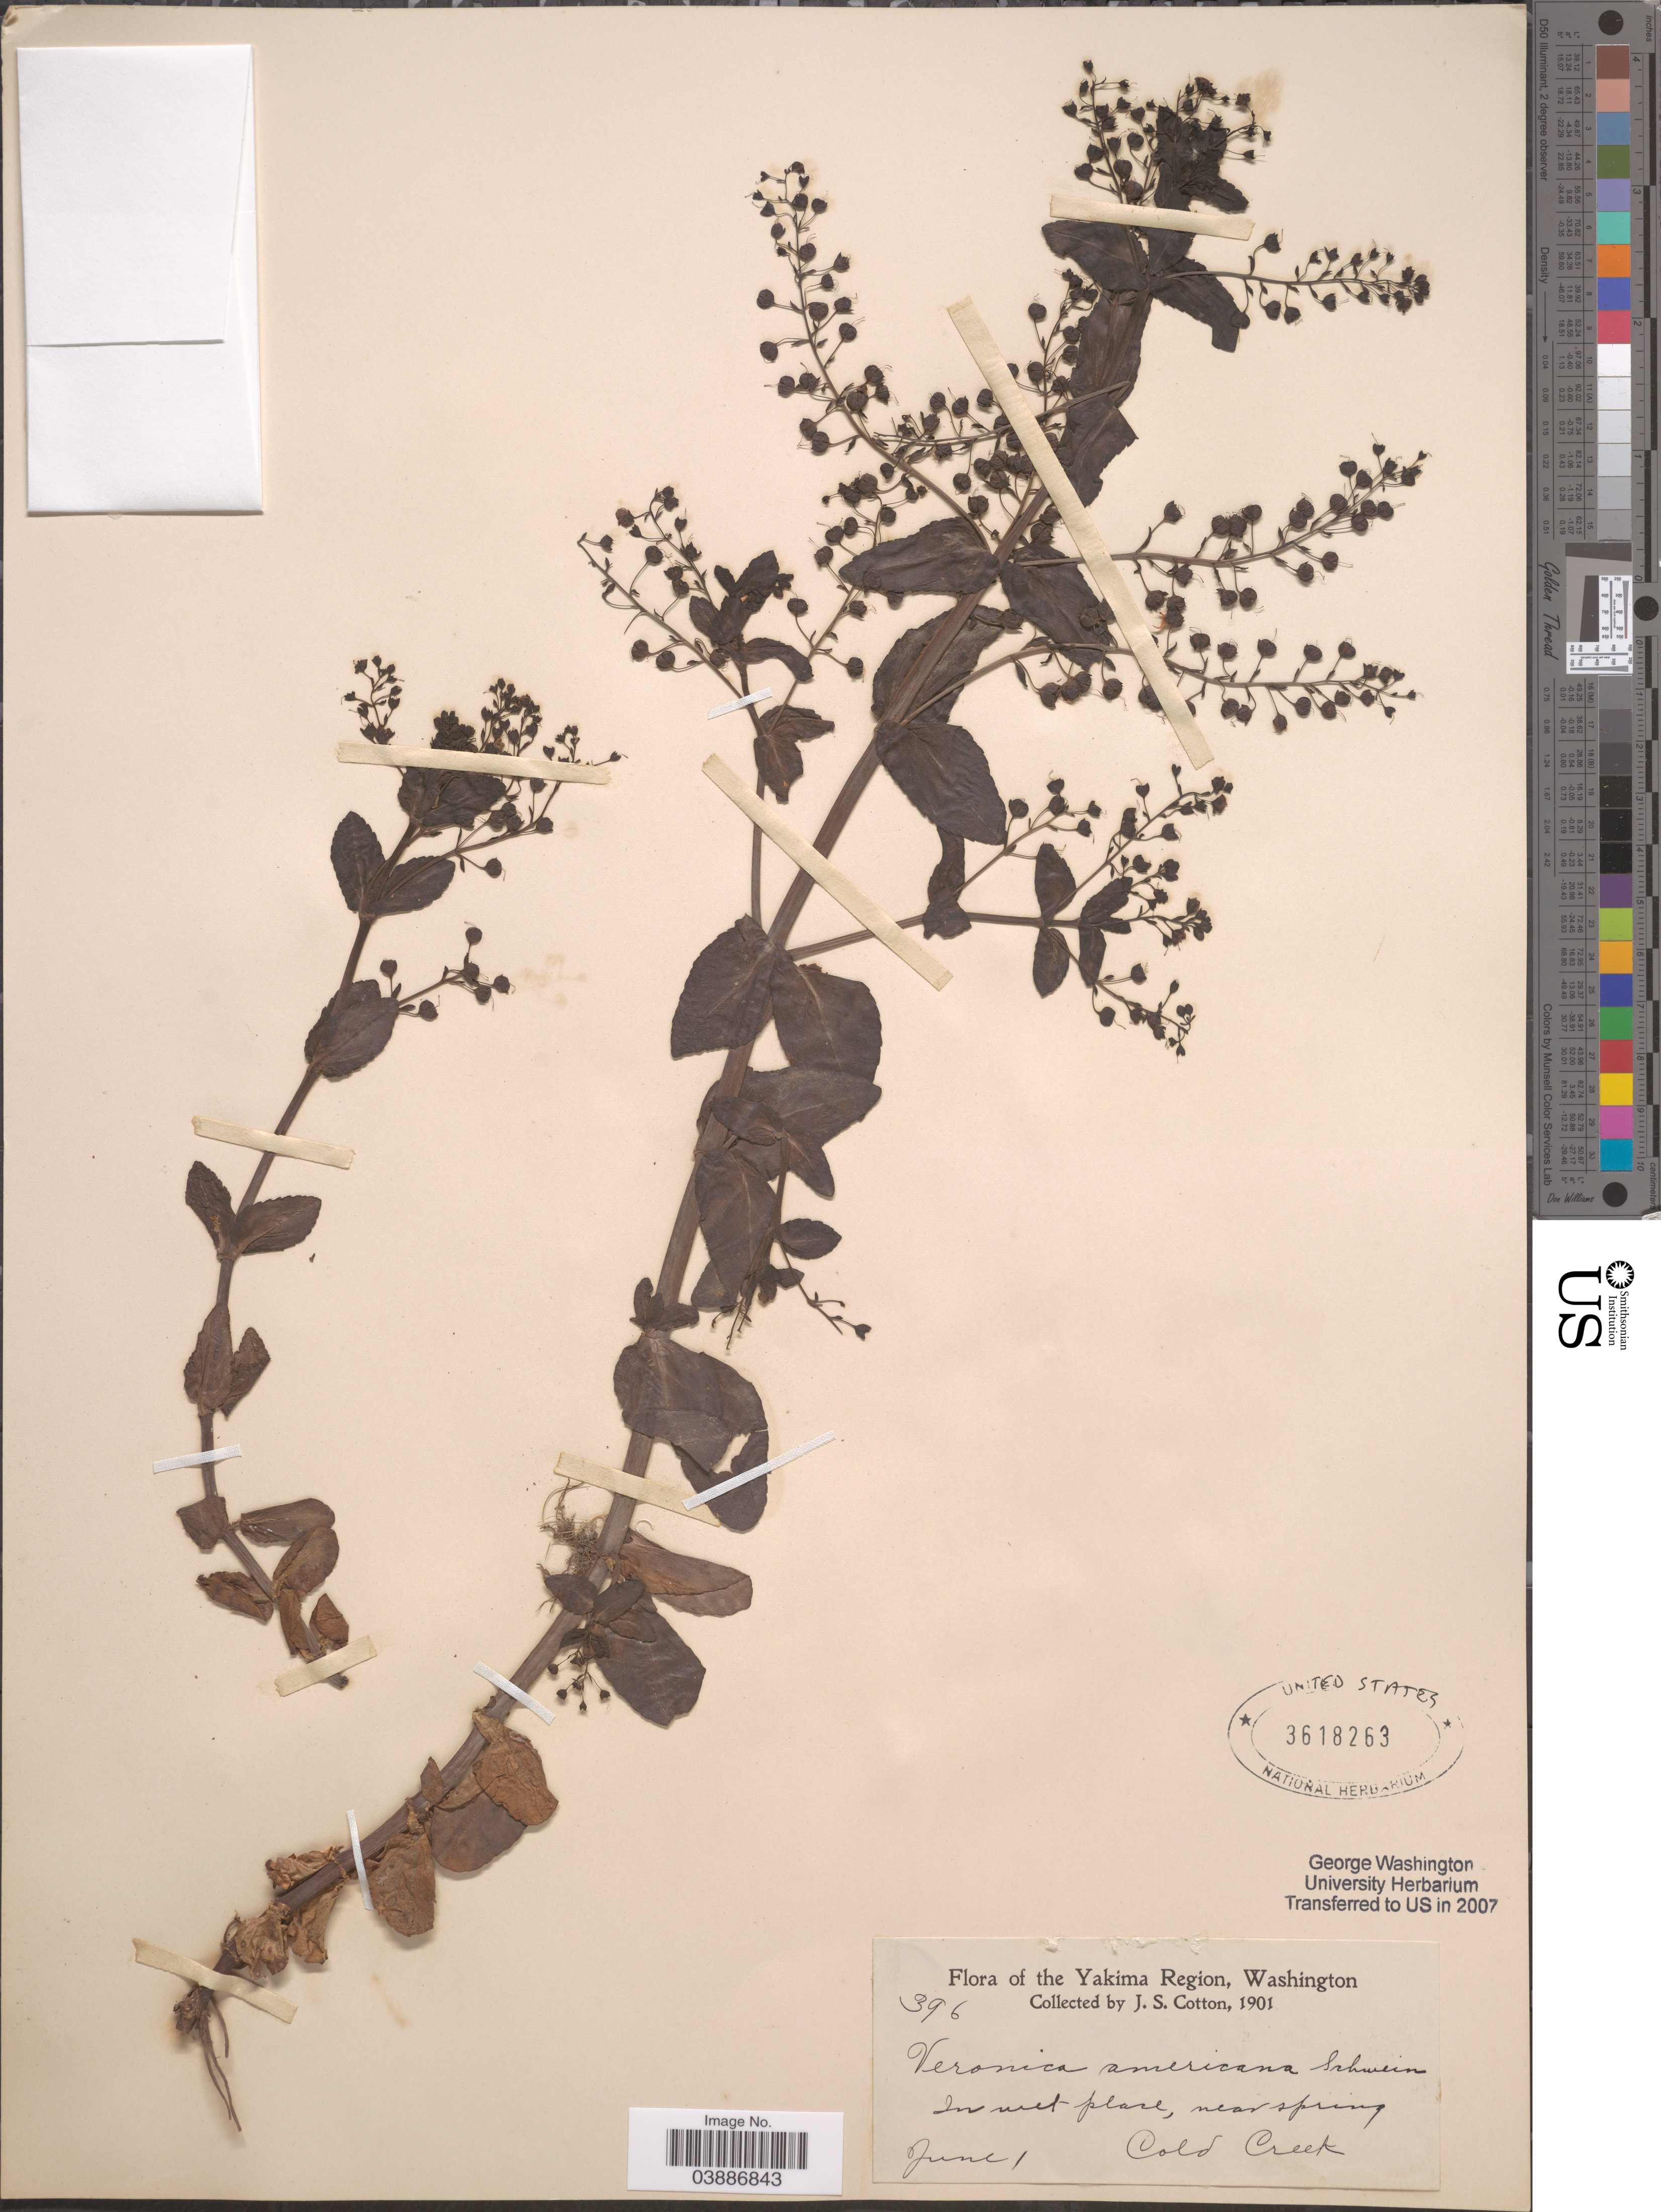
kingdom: Plantae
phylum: Tracheophyta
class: Magnoliopsida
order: Lamiales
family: Plantaginaceae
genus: Veronica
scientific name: Veronica americana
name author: Schwein. ex Benth.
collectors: J. S. Cotton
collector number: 396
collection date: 1901-06-01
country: United States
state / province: Washington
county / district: Yakima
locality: The Yakima Region. Cold Creek.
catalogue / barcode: US 3618263